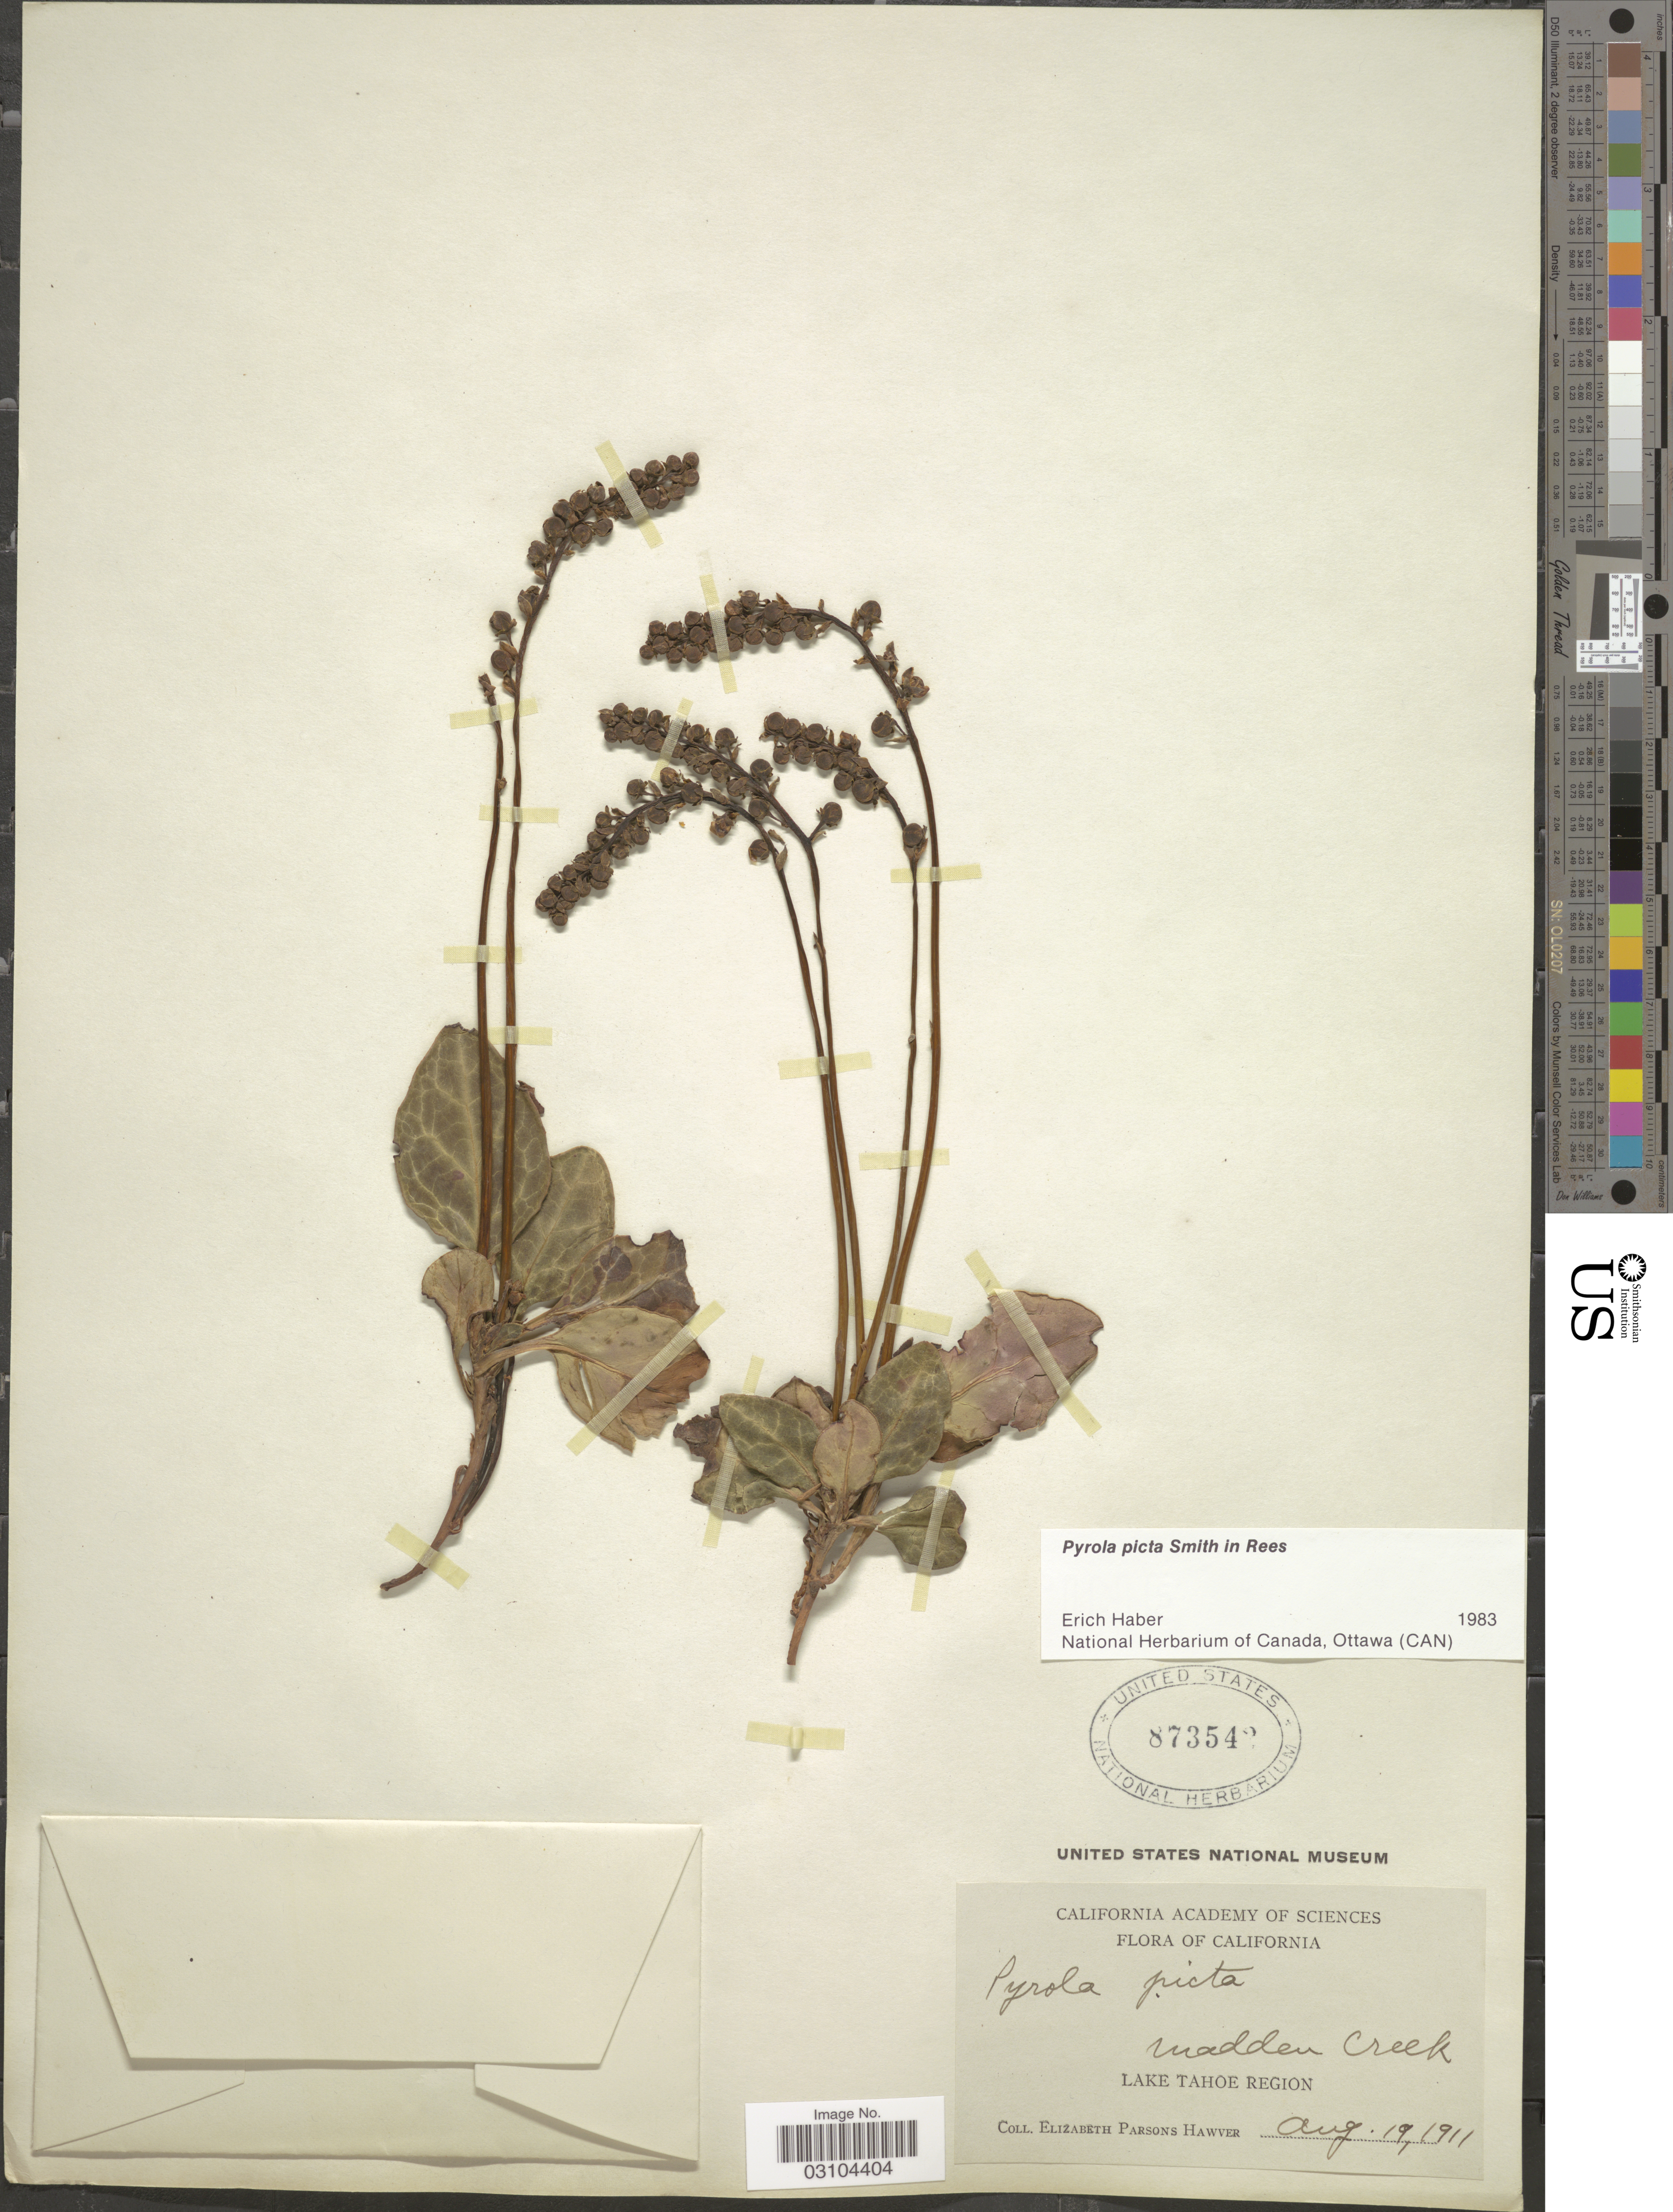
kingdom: Plantae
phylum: Tracheophyta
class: Magnoliopsida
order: Ericales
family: Ericaceae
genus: Pyrola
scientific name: Pyrola picta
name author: Sm. in Rees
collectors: E. Hawver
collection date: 1911-08-19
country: United States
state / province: California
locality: Madden Creek, Lake Tahoe Region.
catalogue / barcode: US 873542